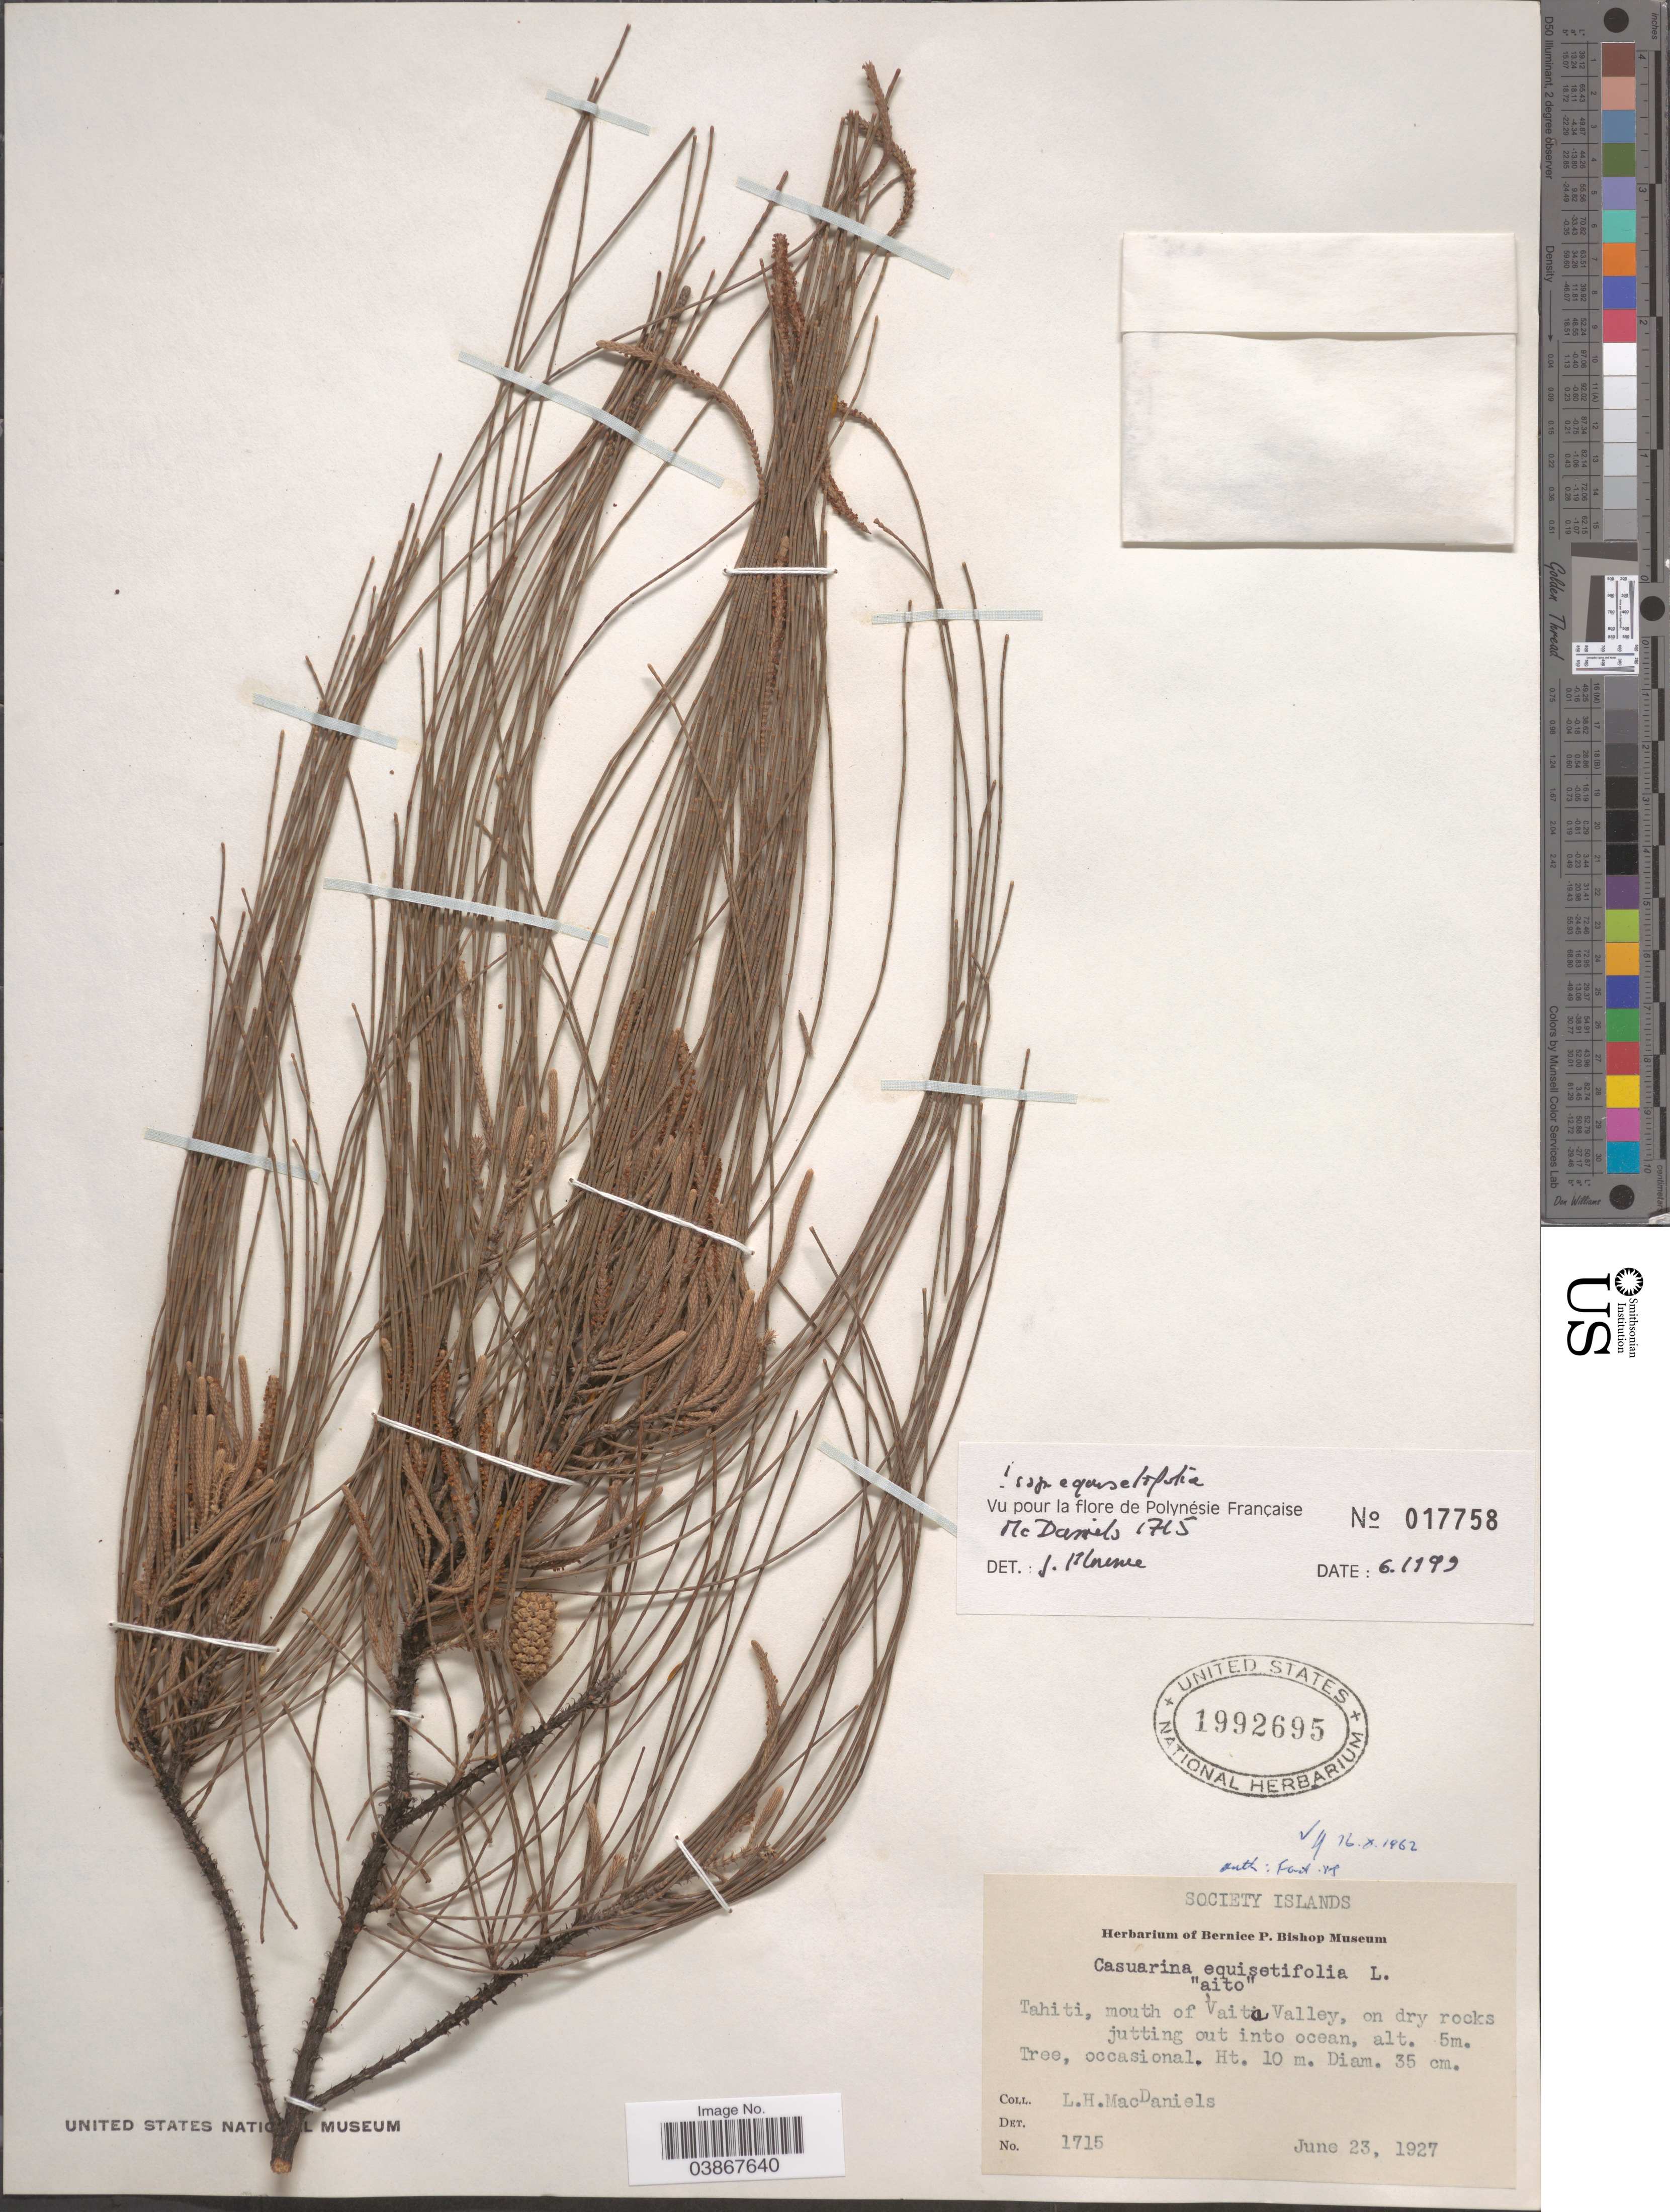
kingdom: Plantae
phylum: Tracheophyta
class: Magnoliopsida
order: Fagales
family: Casuarinaceae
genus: Casuarina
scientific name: Casuarina equisetifolia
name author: L.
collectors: L. H. MacDaniels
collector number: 1715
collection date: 1927-06-23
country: French Polynesia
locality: Society Islands. Tahiti, mouth of Vaita Valley, on dry rocks jutting out into ocean.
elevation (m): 5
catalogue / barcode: US 1992695